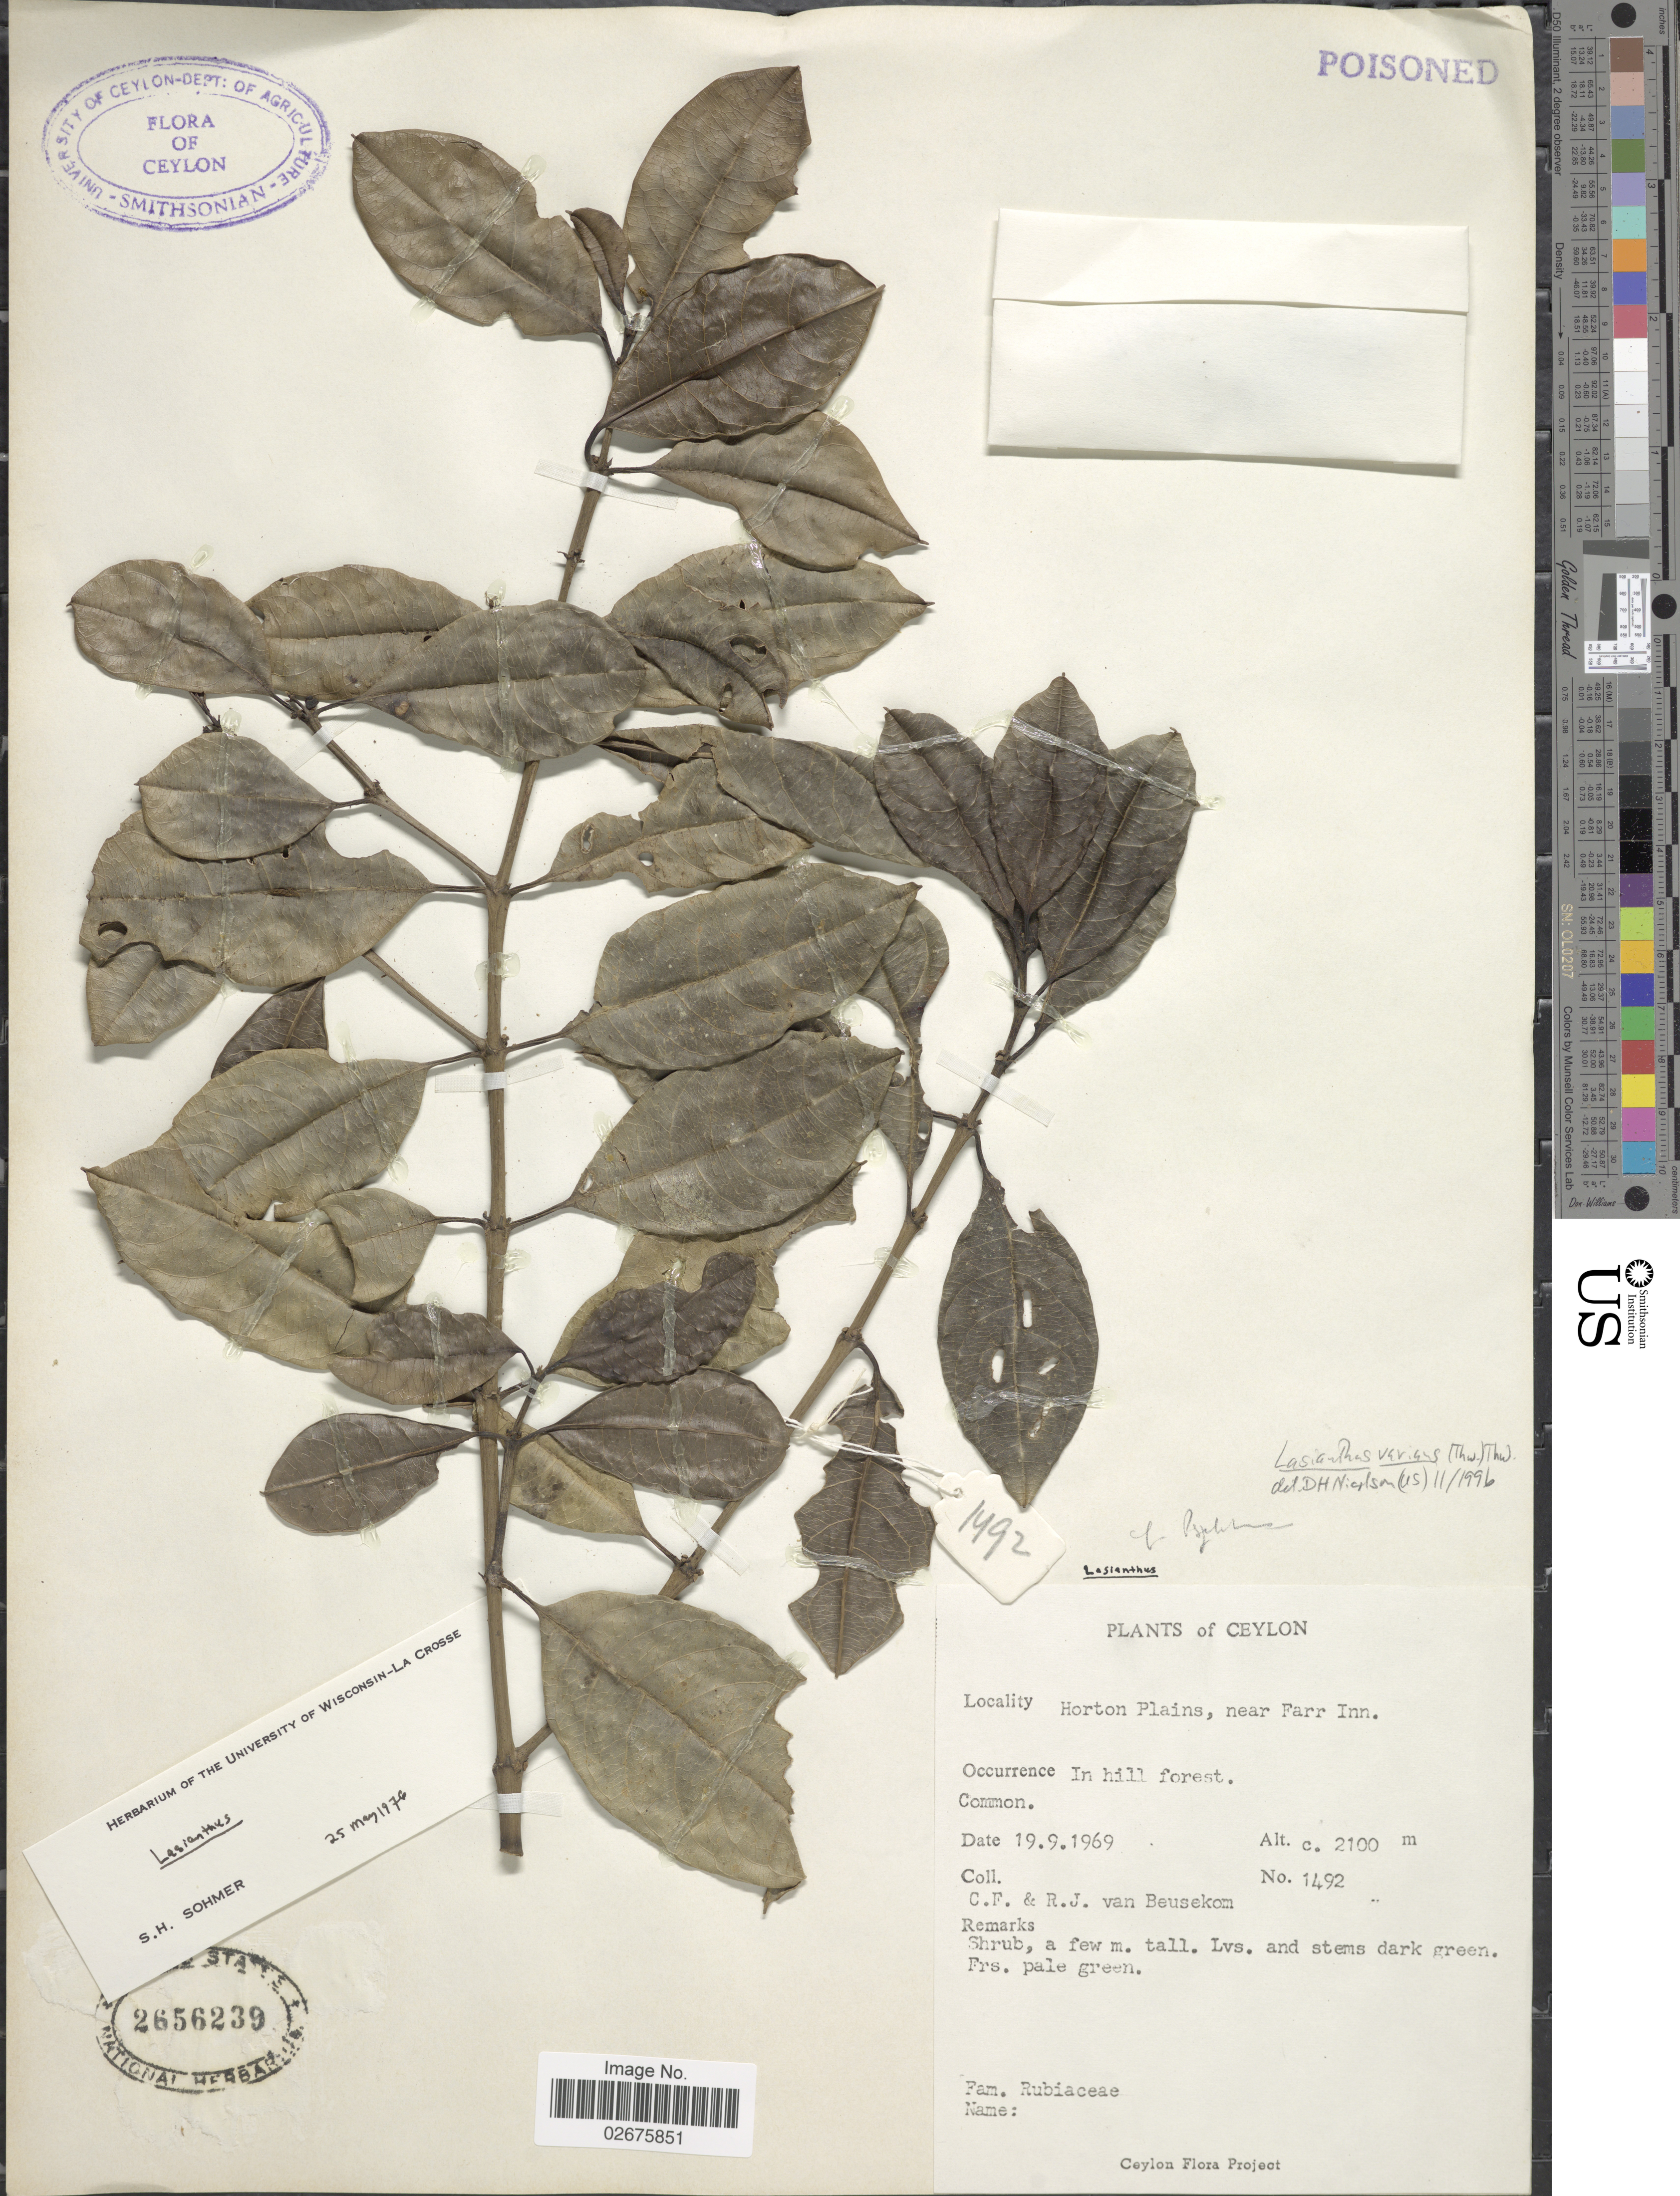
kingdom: Plantae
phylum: Tracheophyta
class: Magnoliopsida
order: Gentianales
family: Rubiaceae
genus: Lasianthus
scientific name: Lasianthus varians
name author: (Thwaites) Thwaites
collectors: C. F. Beusekom & R. Van Beusekom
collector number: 1492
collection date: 1969-09-19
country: Sri Lanka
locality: Ceylon, Horton Plains, near Farr Inn, In hill forest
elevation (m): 2100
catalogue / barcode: US 2656239